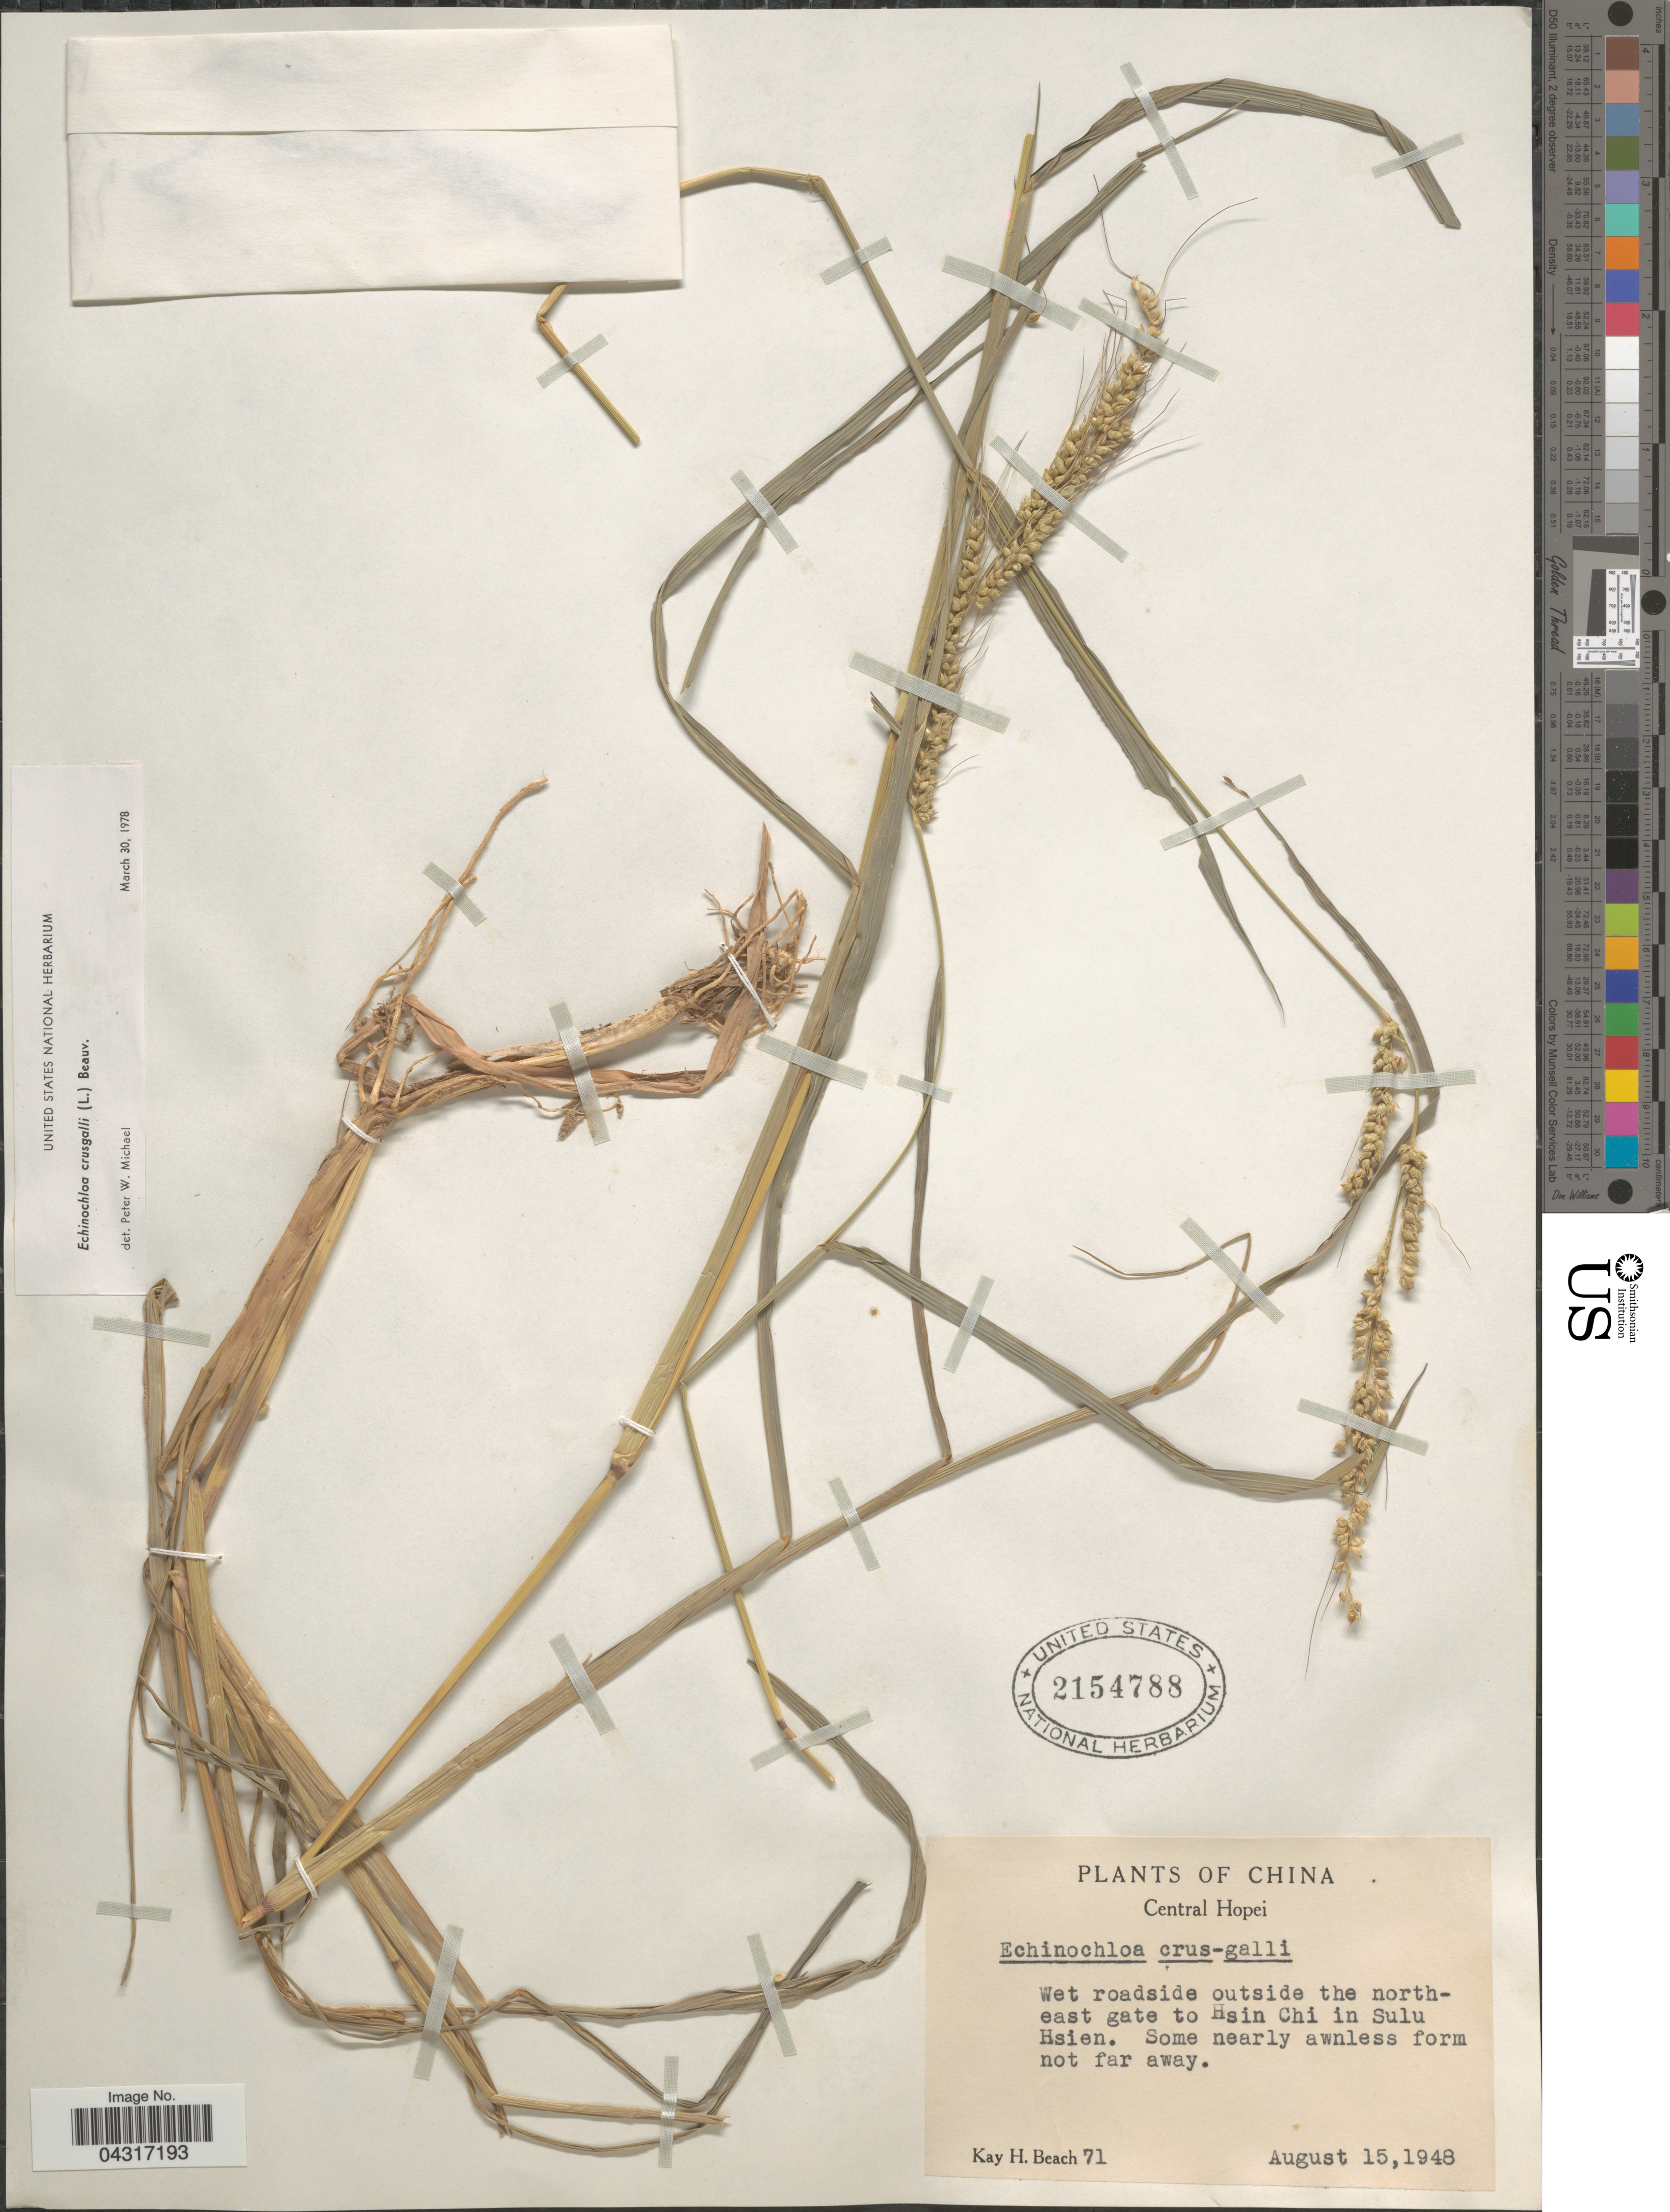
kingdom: Plantae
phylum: Tracheophyta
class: Liliopsida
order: Poales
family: Poaceae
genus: Echinochloa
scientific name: Echinochloa crus-galli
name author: (L.) P. Beauv.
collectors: K. H. Beach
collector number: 71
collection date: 1948-08-15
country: China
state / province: Hebei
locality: Central Hopei. Wet roadside outside the north-east gate to Hsin Chi in Sulu Hsien.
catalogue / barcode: US 2154788